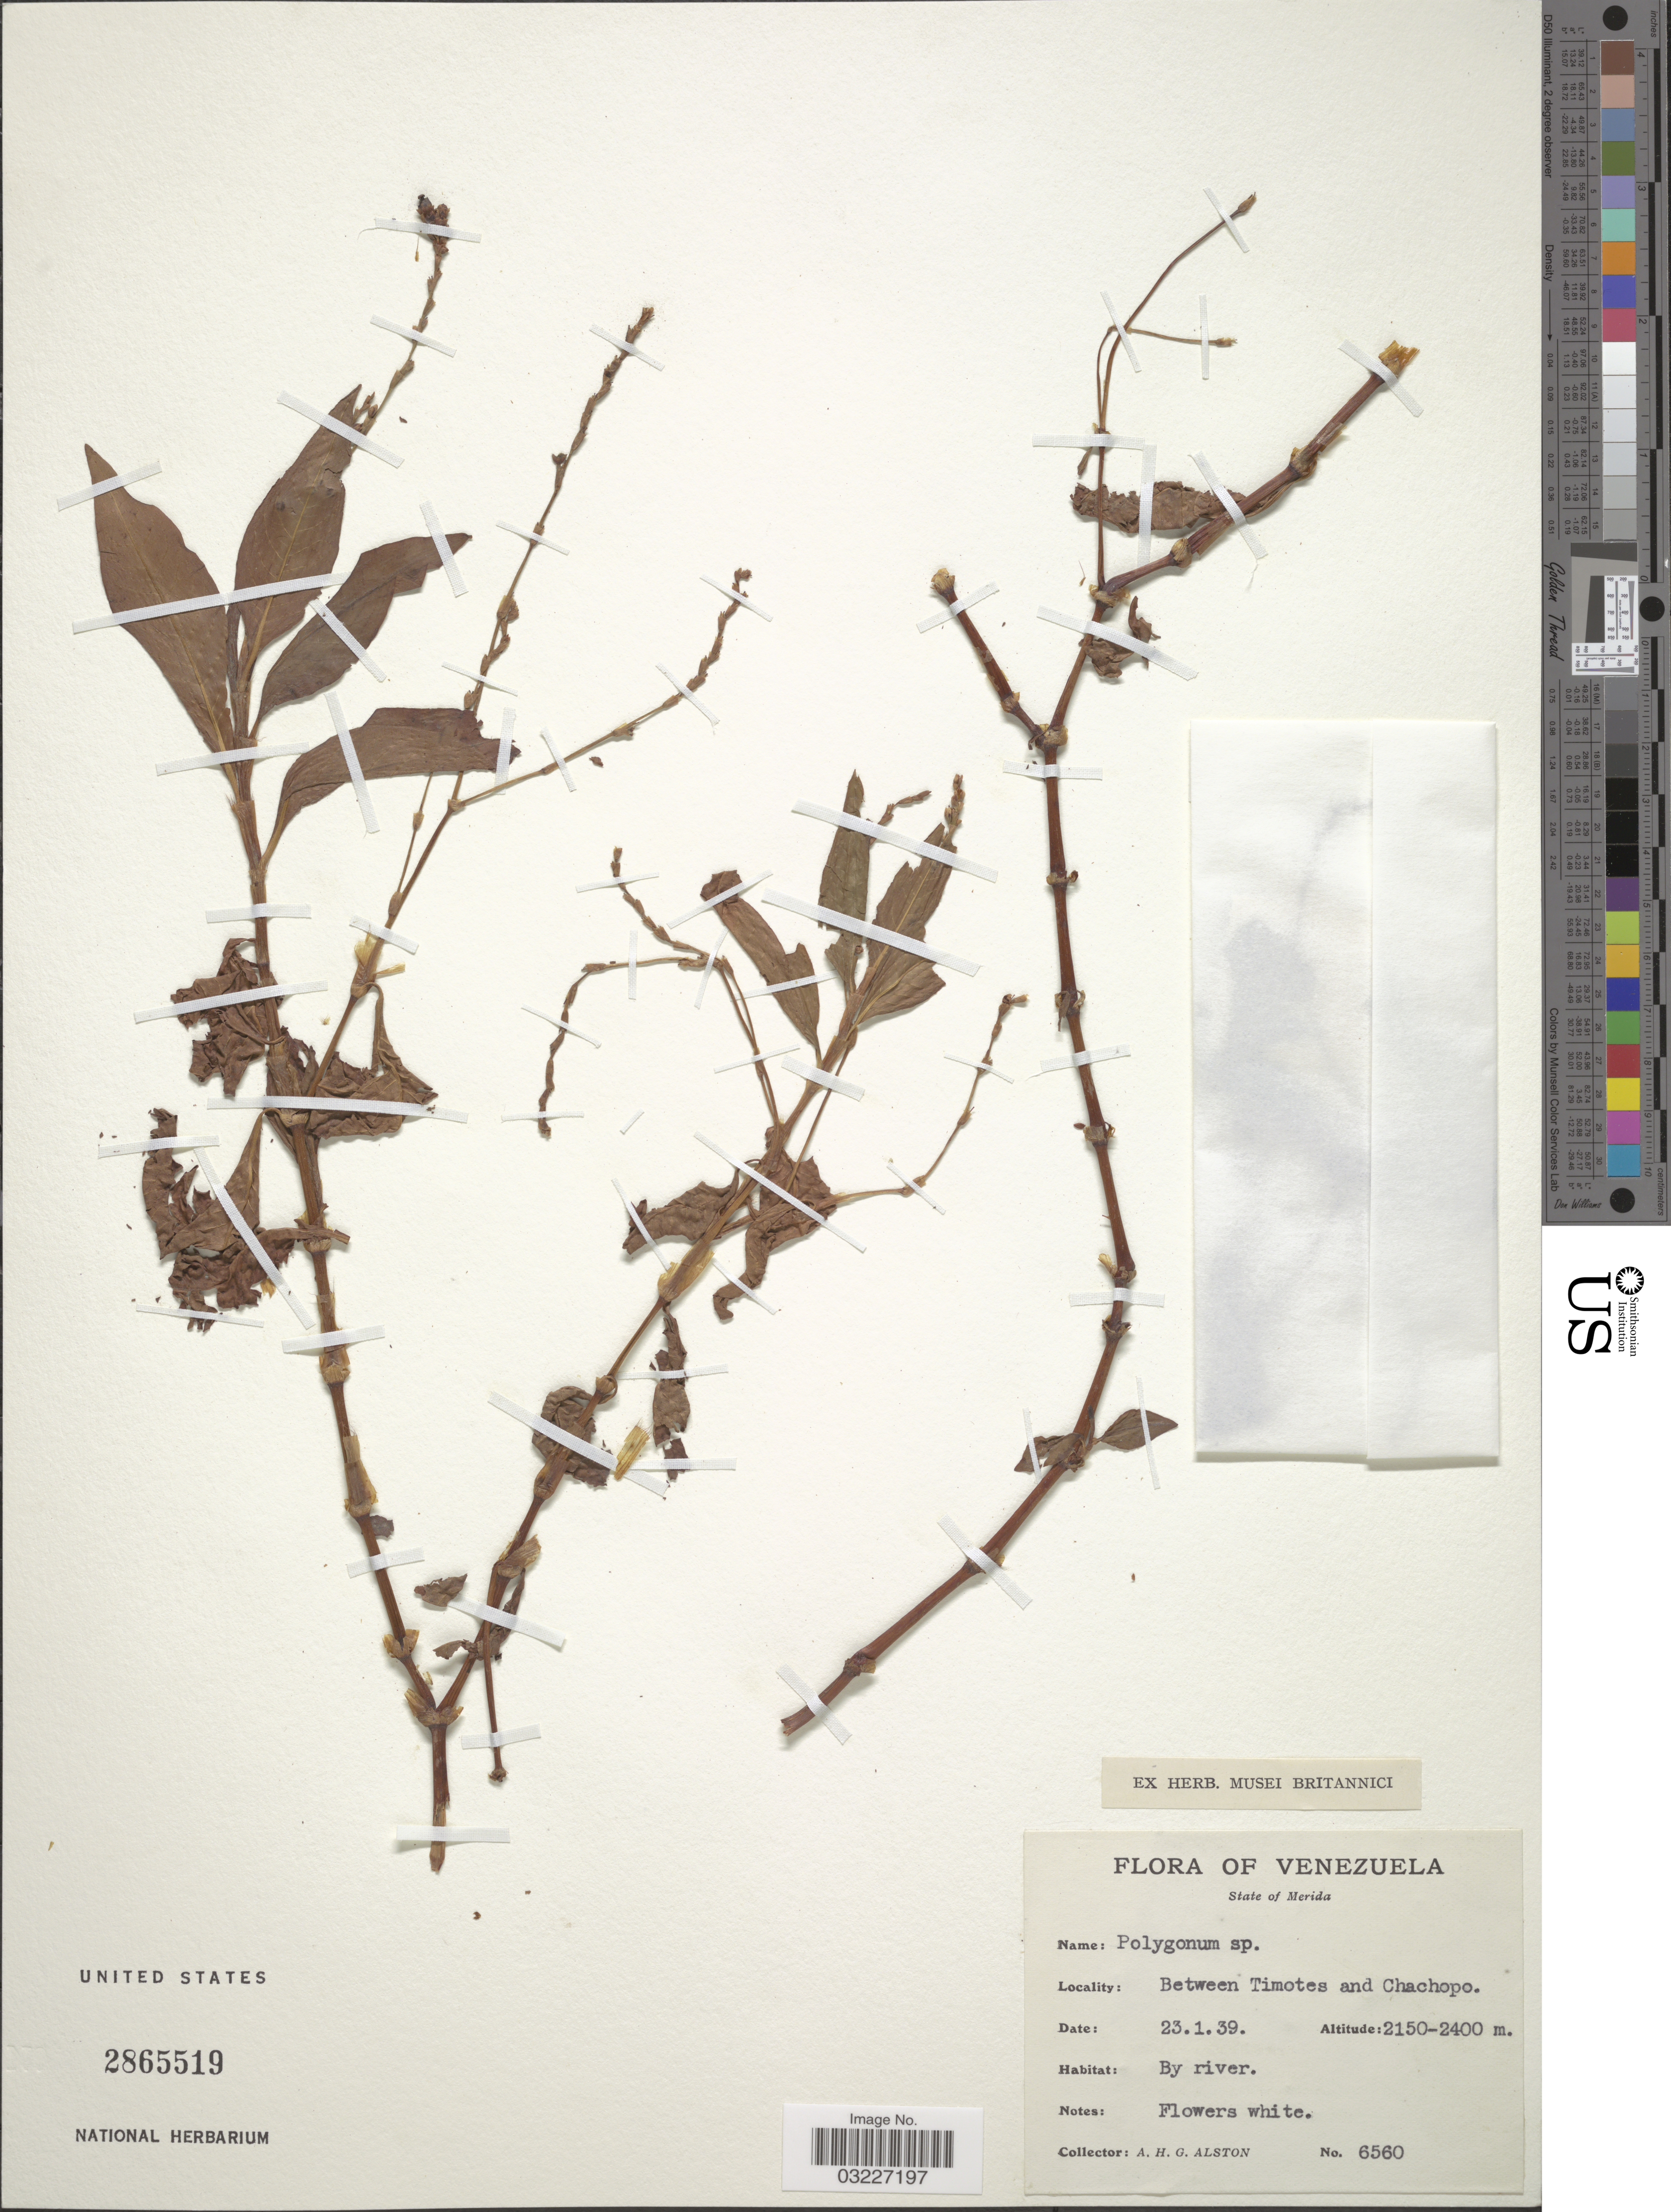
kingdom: Plantae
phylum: Tracheophyta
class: Magnoliopsida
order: Caryophyllales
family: Polygonaceae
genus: Polygonum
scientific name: Polygonum sp.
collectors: A. H. Alston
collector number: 6560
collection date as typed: Transcribed d/m/y: 23/1/39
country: Venezuela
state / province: Mérida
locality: Between Timotes and Chachopo.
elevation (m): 2150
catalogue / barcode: US 2865519